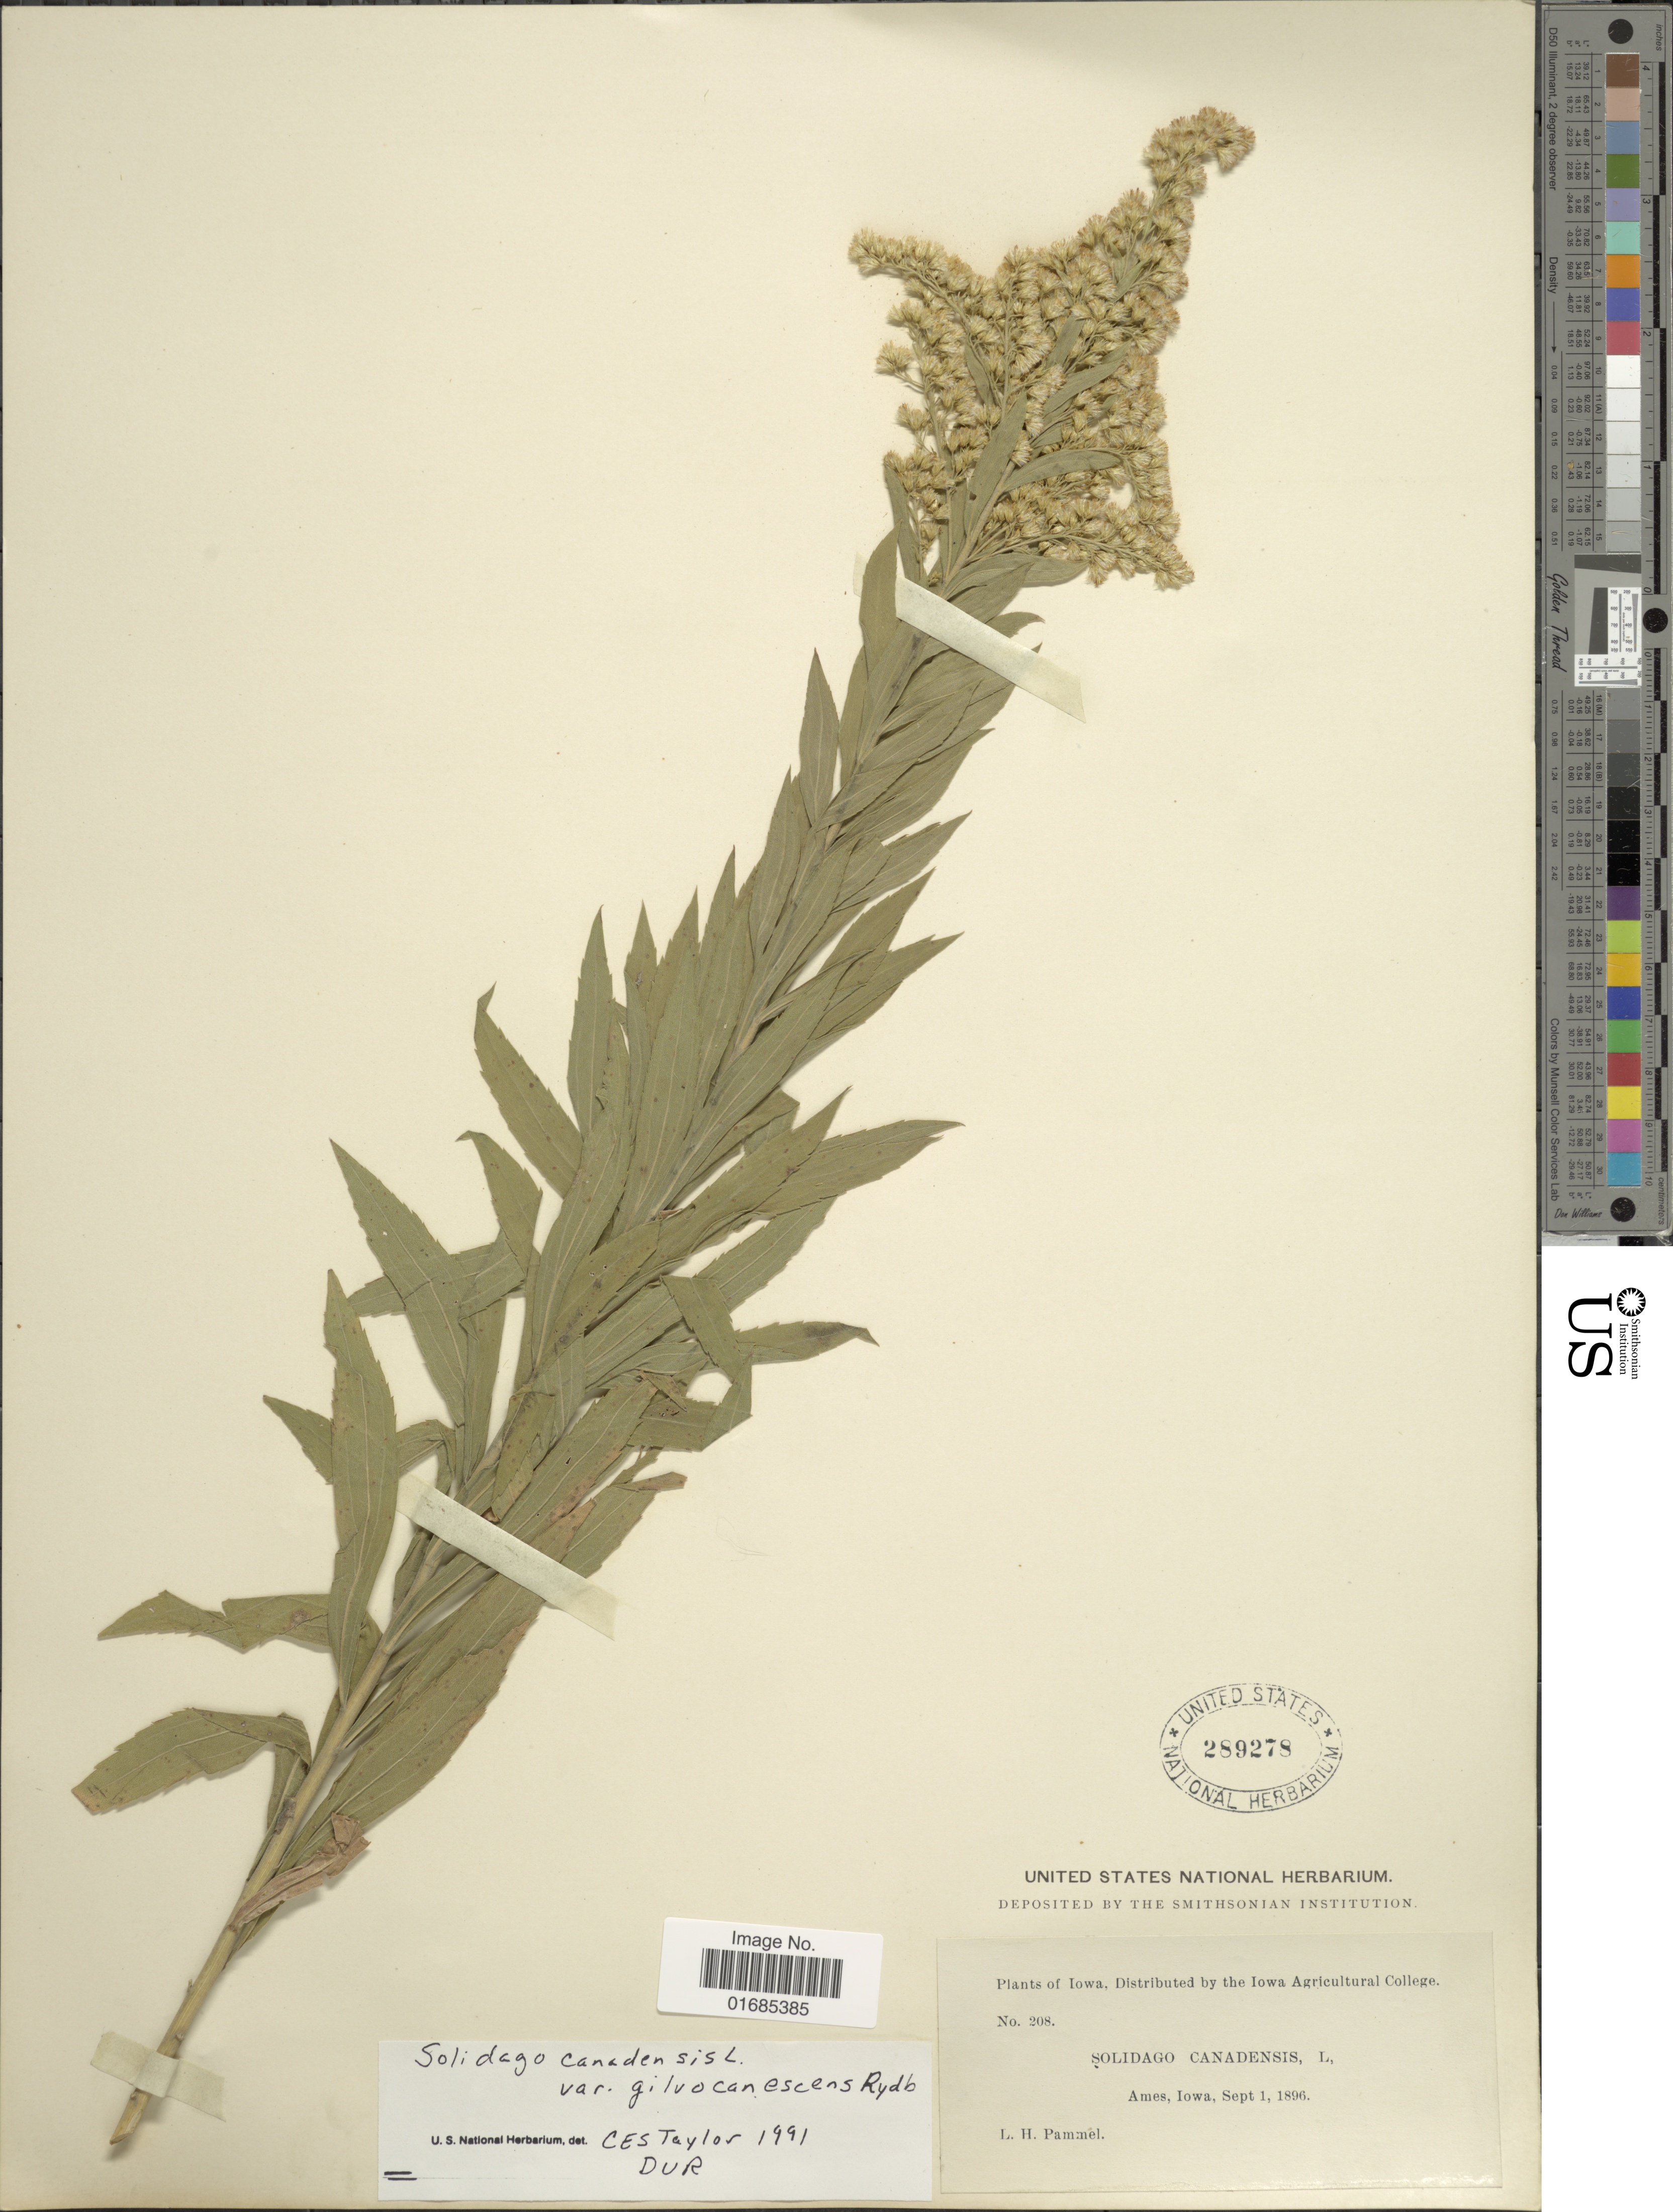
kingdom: Plantae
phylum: Tracheophyta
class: Magnoliopsida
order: Asterales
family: Asteraceae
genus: Solidago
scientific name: Solidago canadensis var. gilvocanescens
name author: Rydb.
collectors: L. Pammel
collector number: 208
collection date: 1896-09-01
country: United States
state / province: Iowa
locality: Ames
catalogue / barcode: US 289278